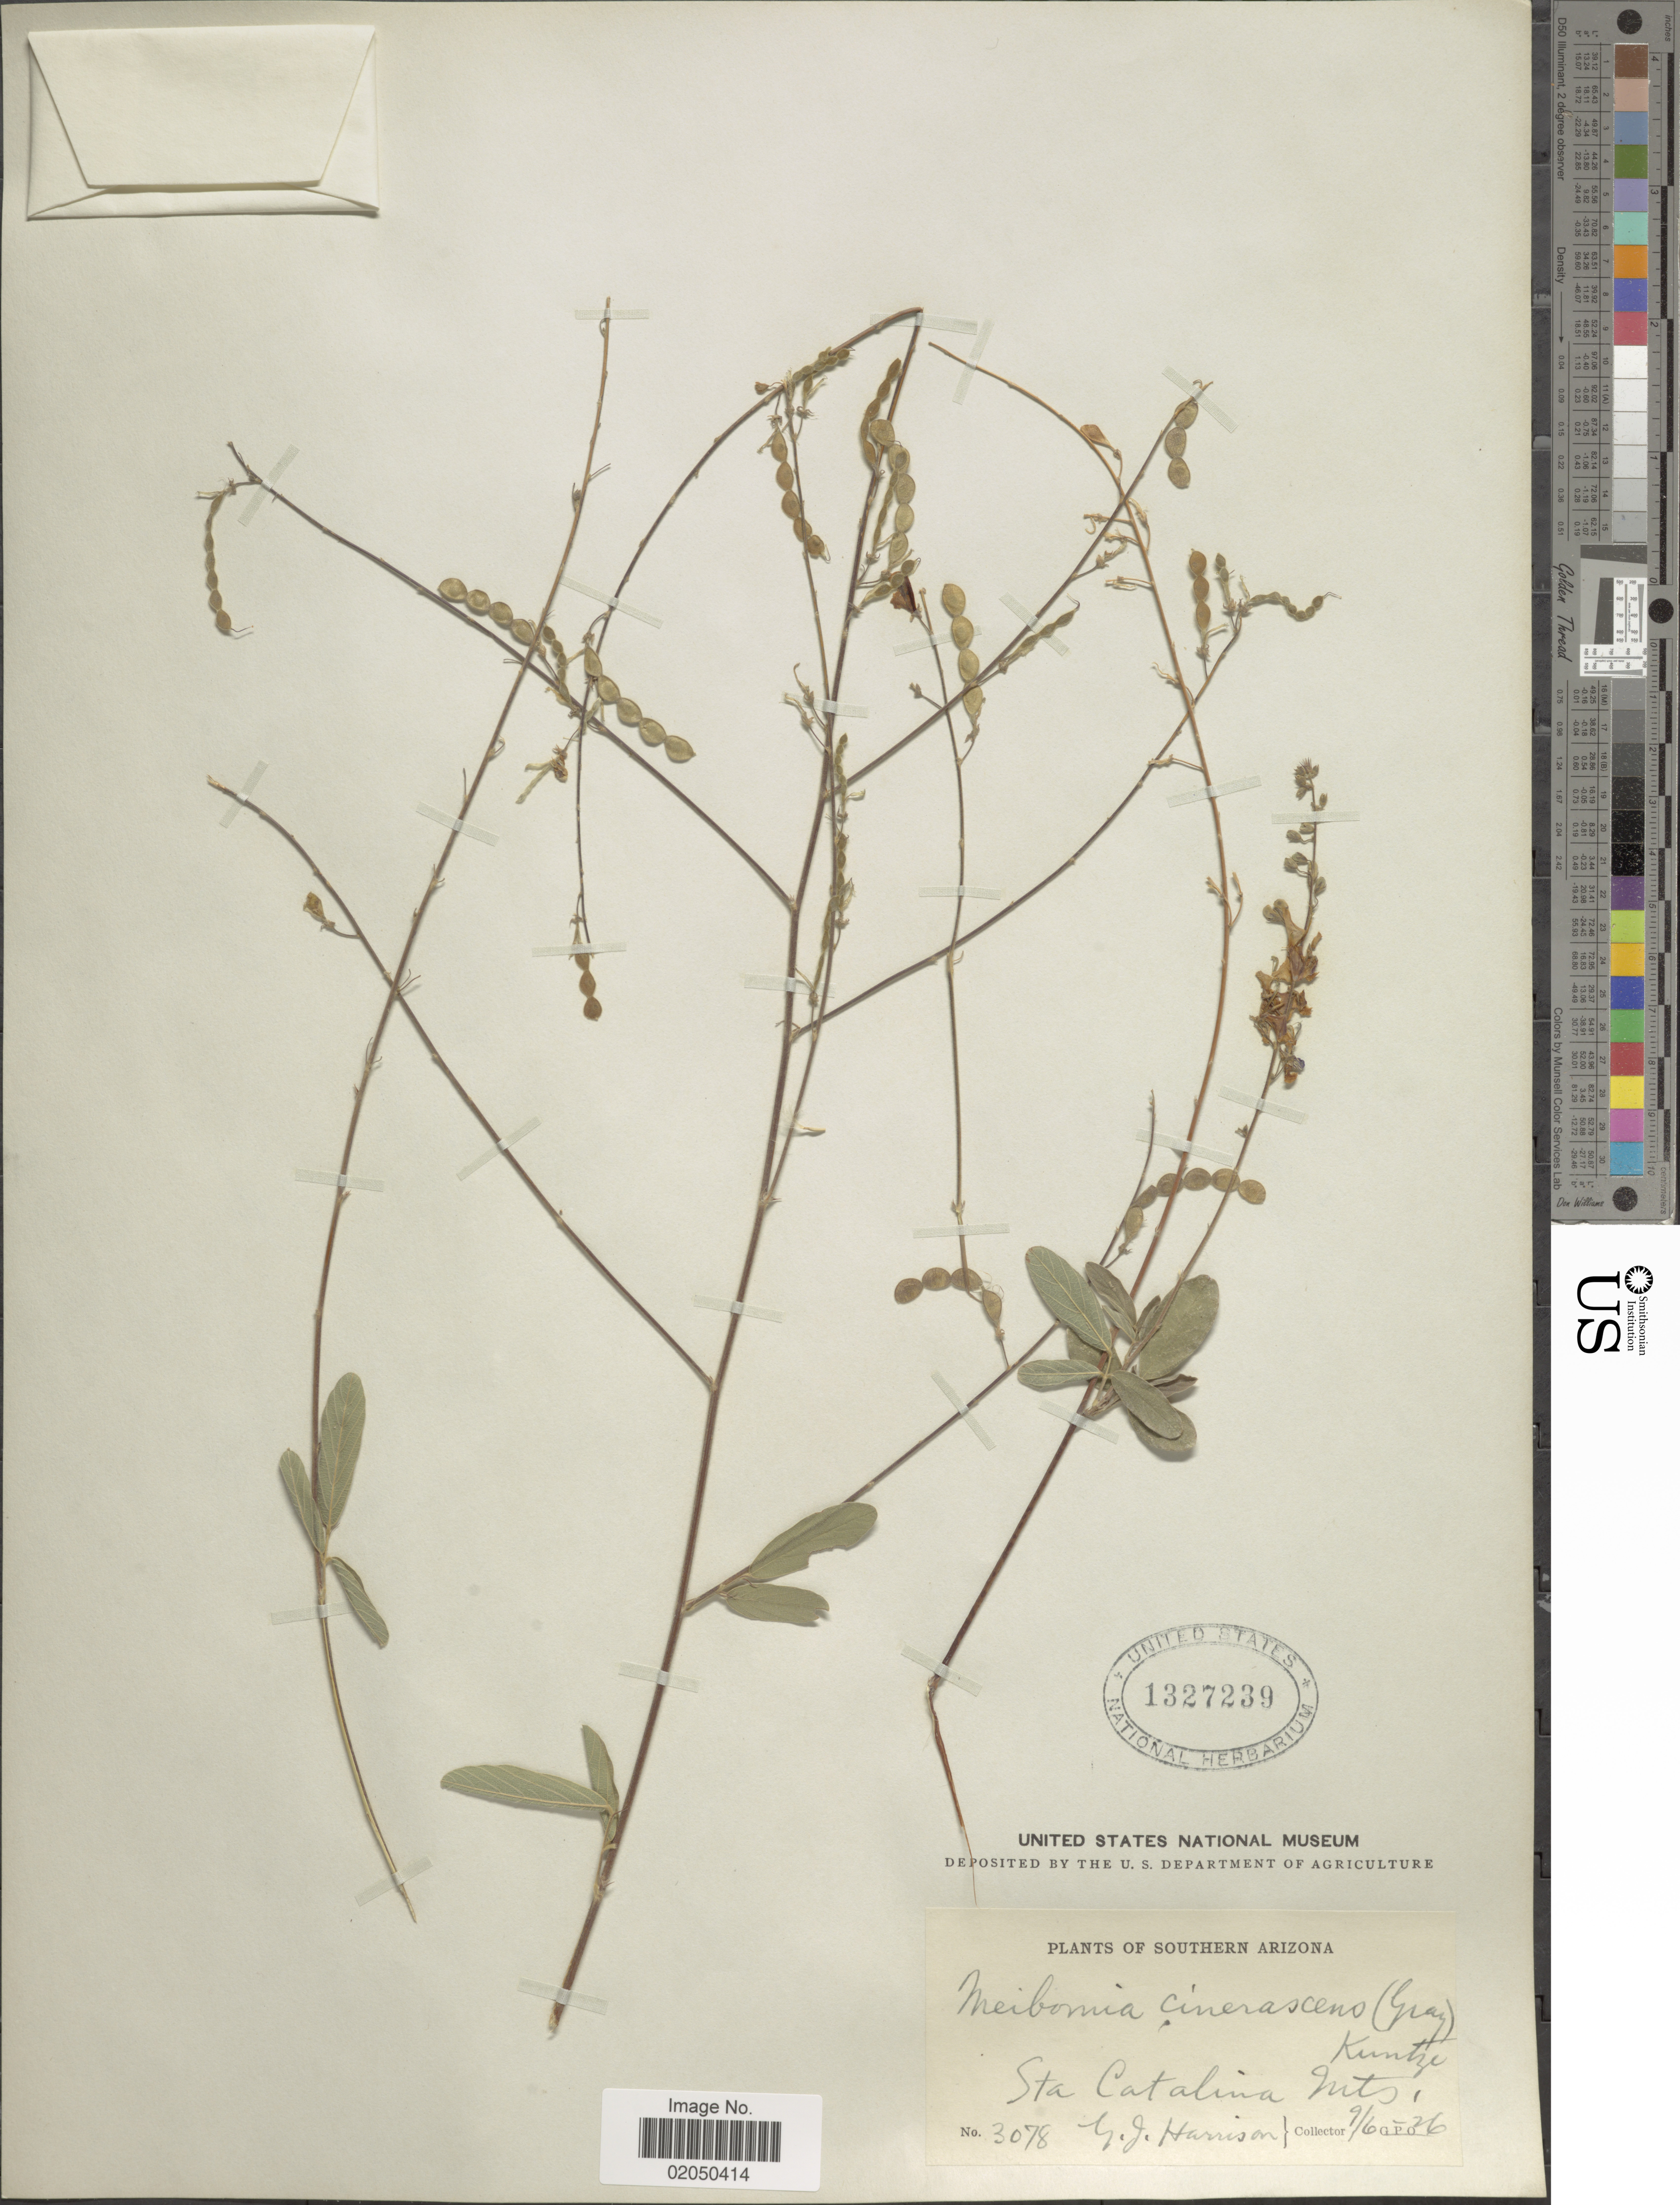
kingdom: Plantae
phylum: Tracheophyta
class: Magnoliopsida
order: Fabales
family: Fabaceae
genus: Desmodium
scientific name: Desmodium cinerascens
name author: A. Gray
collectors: G. J. Harrison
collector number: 3078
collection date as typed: Transcribed d/m/y: 9/6/26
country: United States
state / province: Arizona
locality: Southern Arizona, Sta. Catalina Mts.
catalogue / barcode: US 1327239